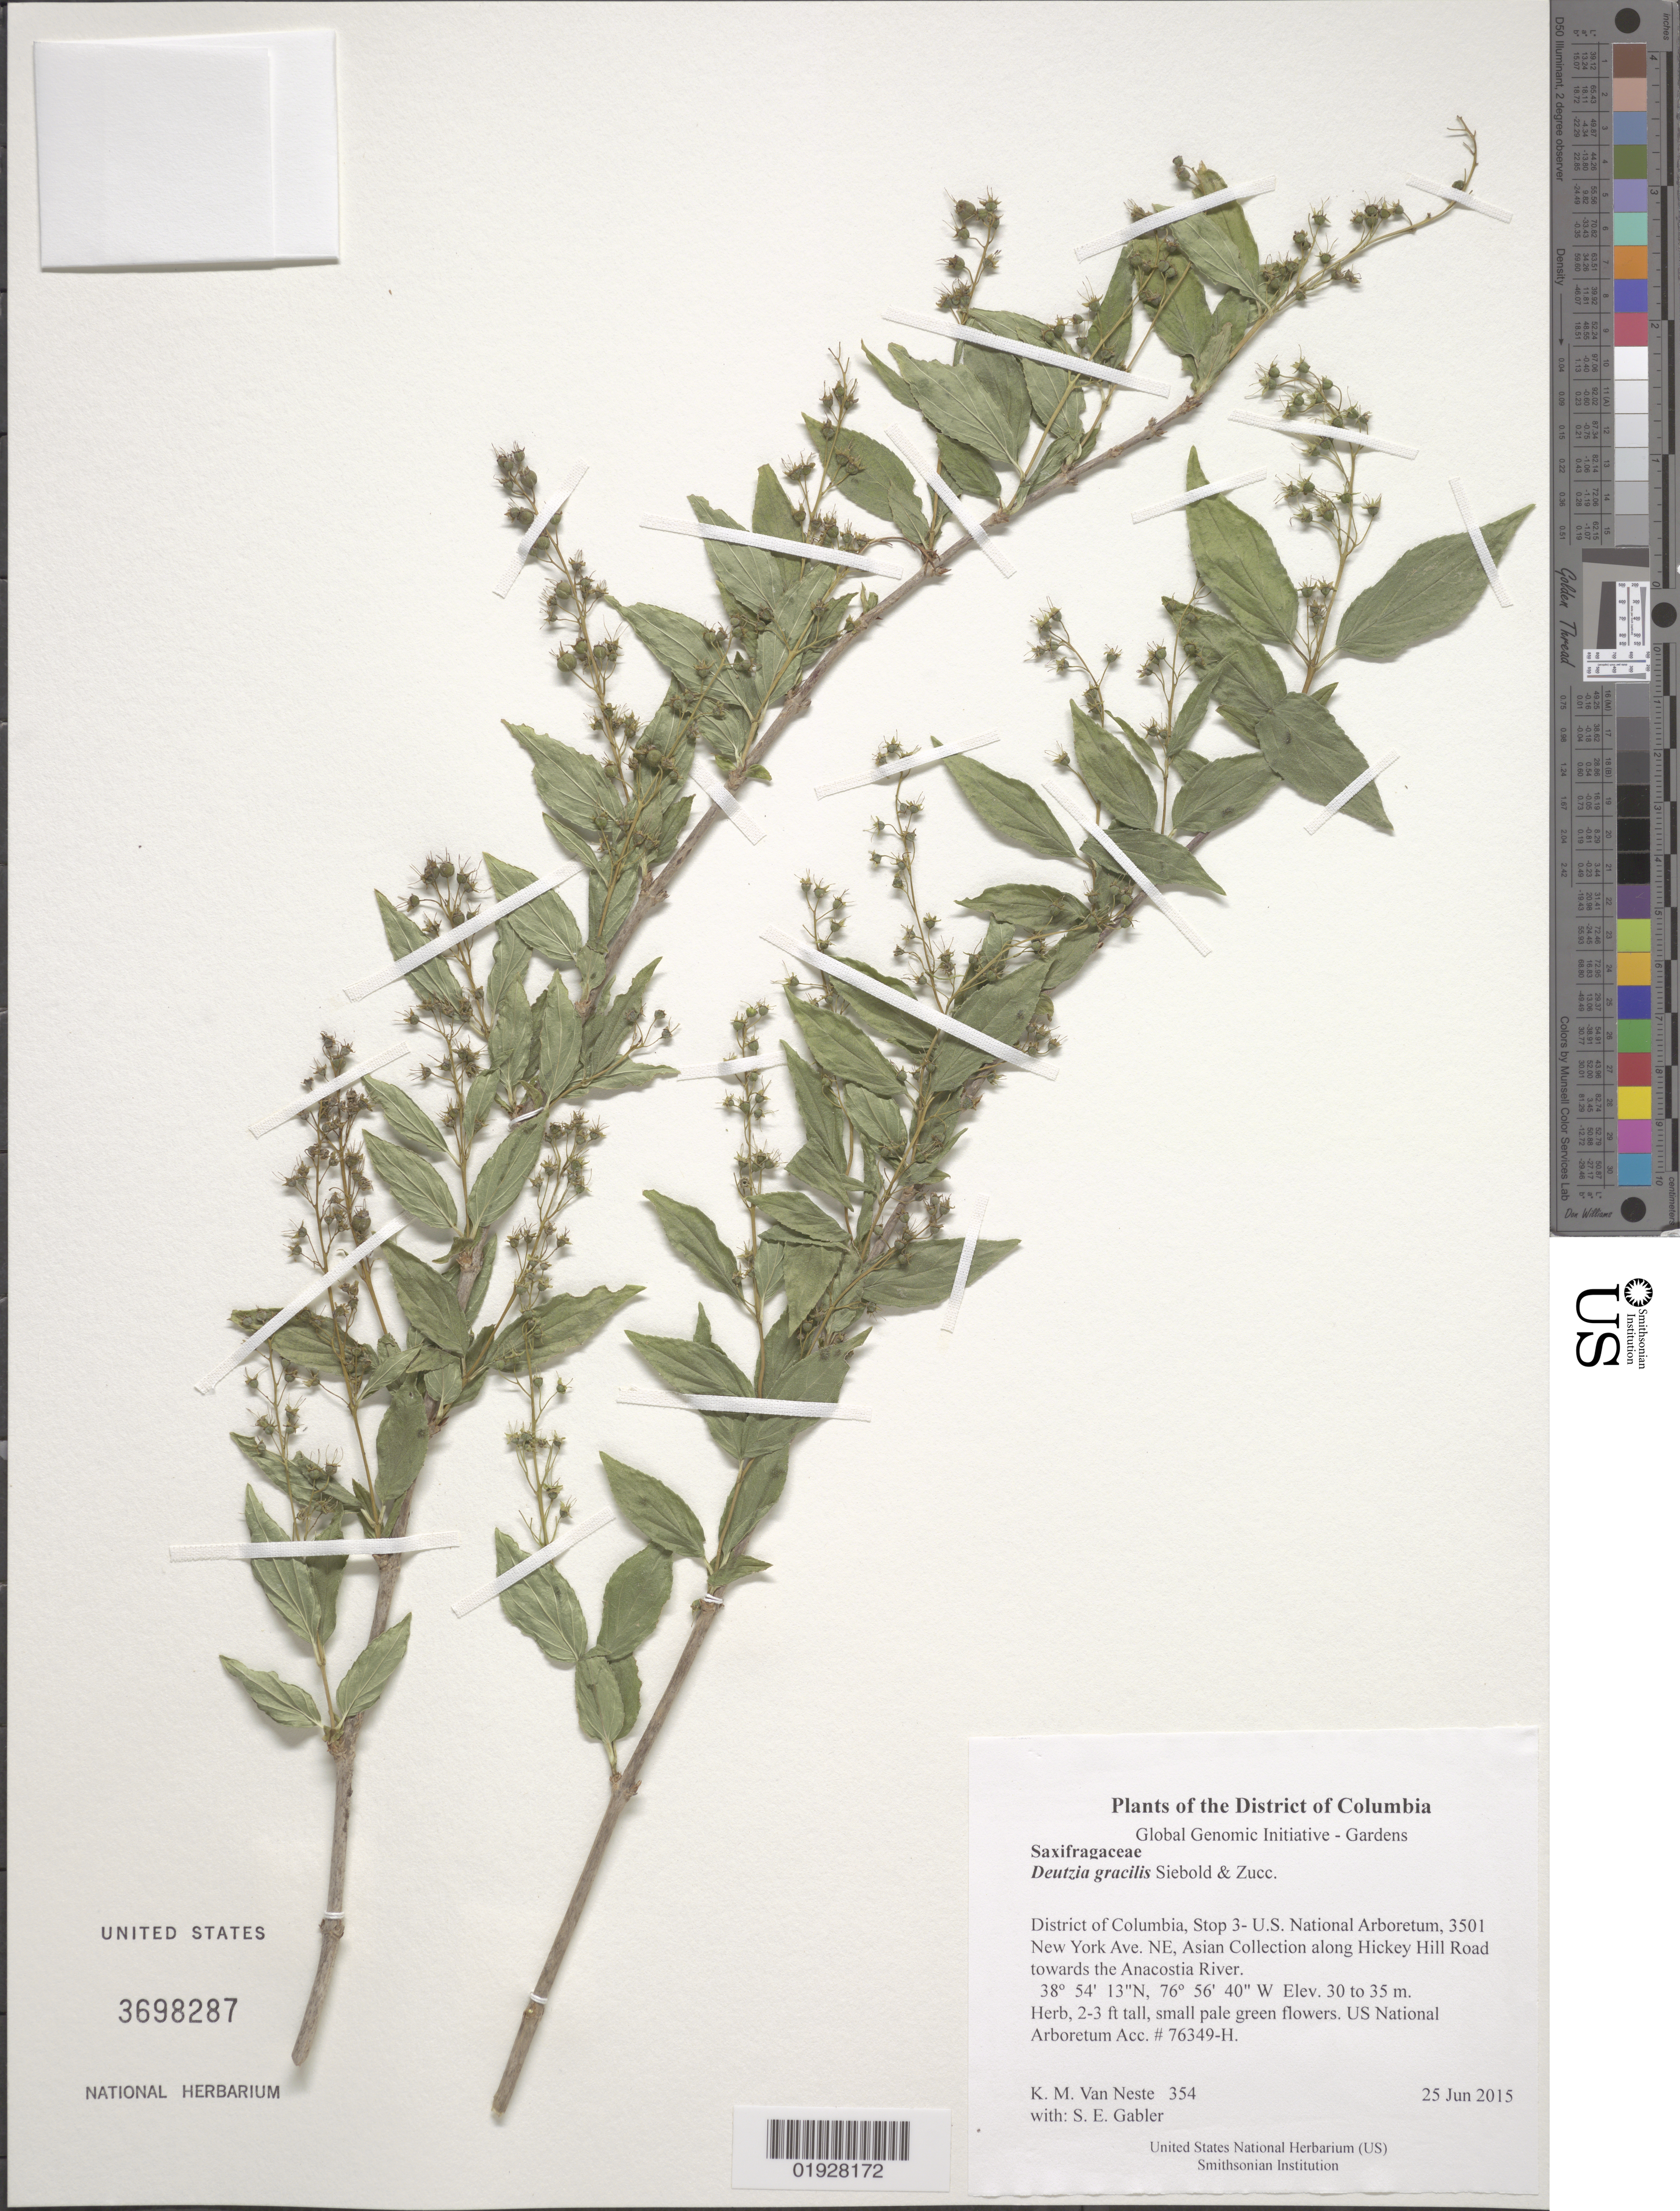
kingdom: Plantae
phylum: Tracheophyta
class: Magnoliopsida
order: Cornales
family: Hydrangeaceae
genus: Deutzia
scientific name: Deutzia gracilis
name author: Siebold & Zucc.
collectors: K. M. Van Neste & S. E. Gabler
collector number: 354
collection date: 2015-06-25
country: United States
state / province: District of Columbia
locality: Stop 3- U.S. National Arboretum, 3501 New York Ave. NE, Asian Collection along Hickey Hill Road towards the Anacostia River.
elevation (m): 30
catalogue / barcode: US 3698287